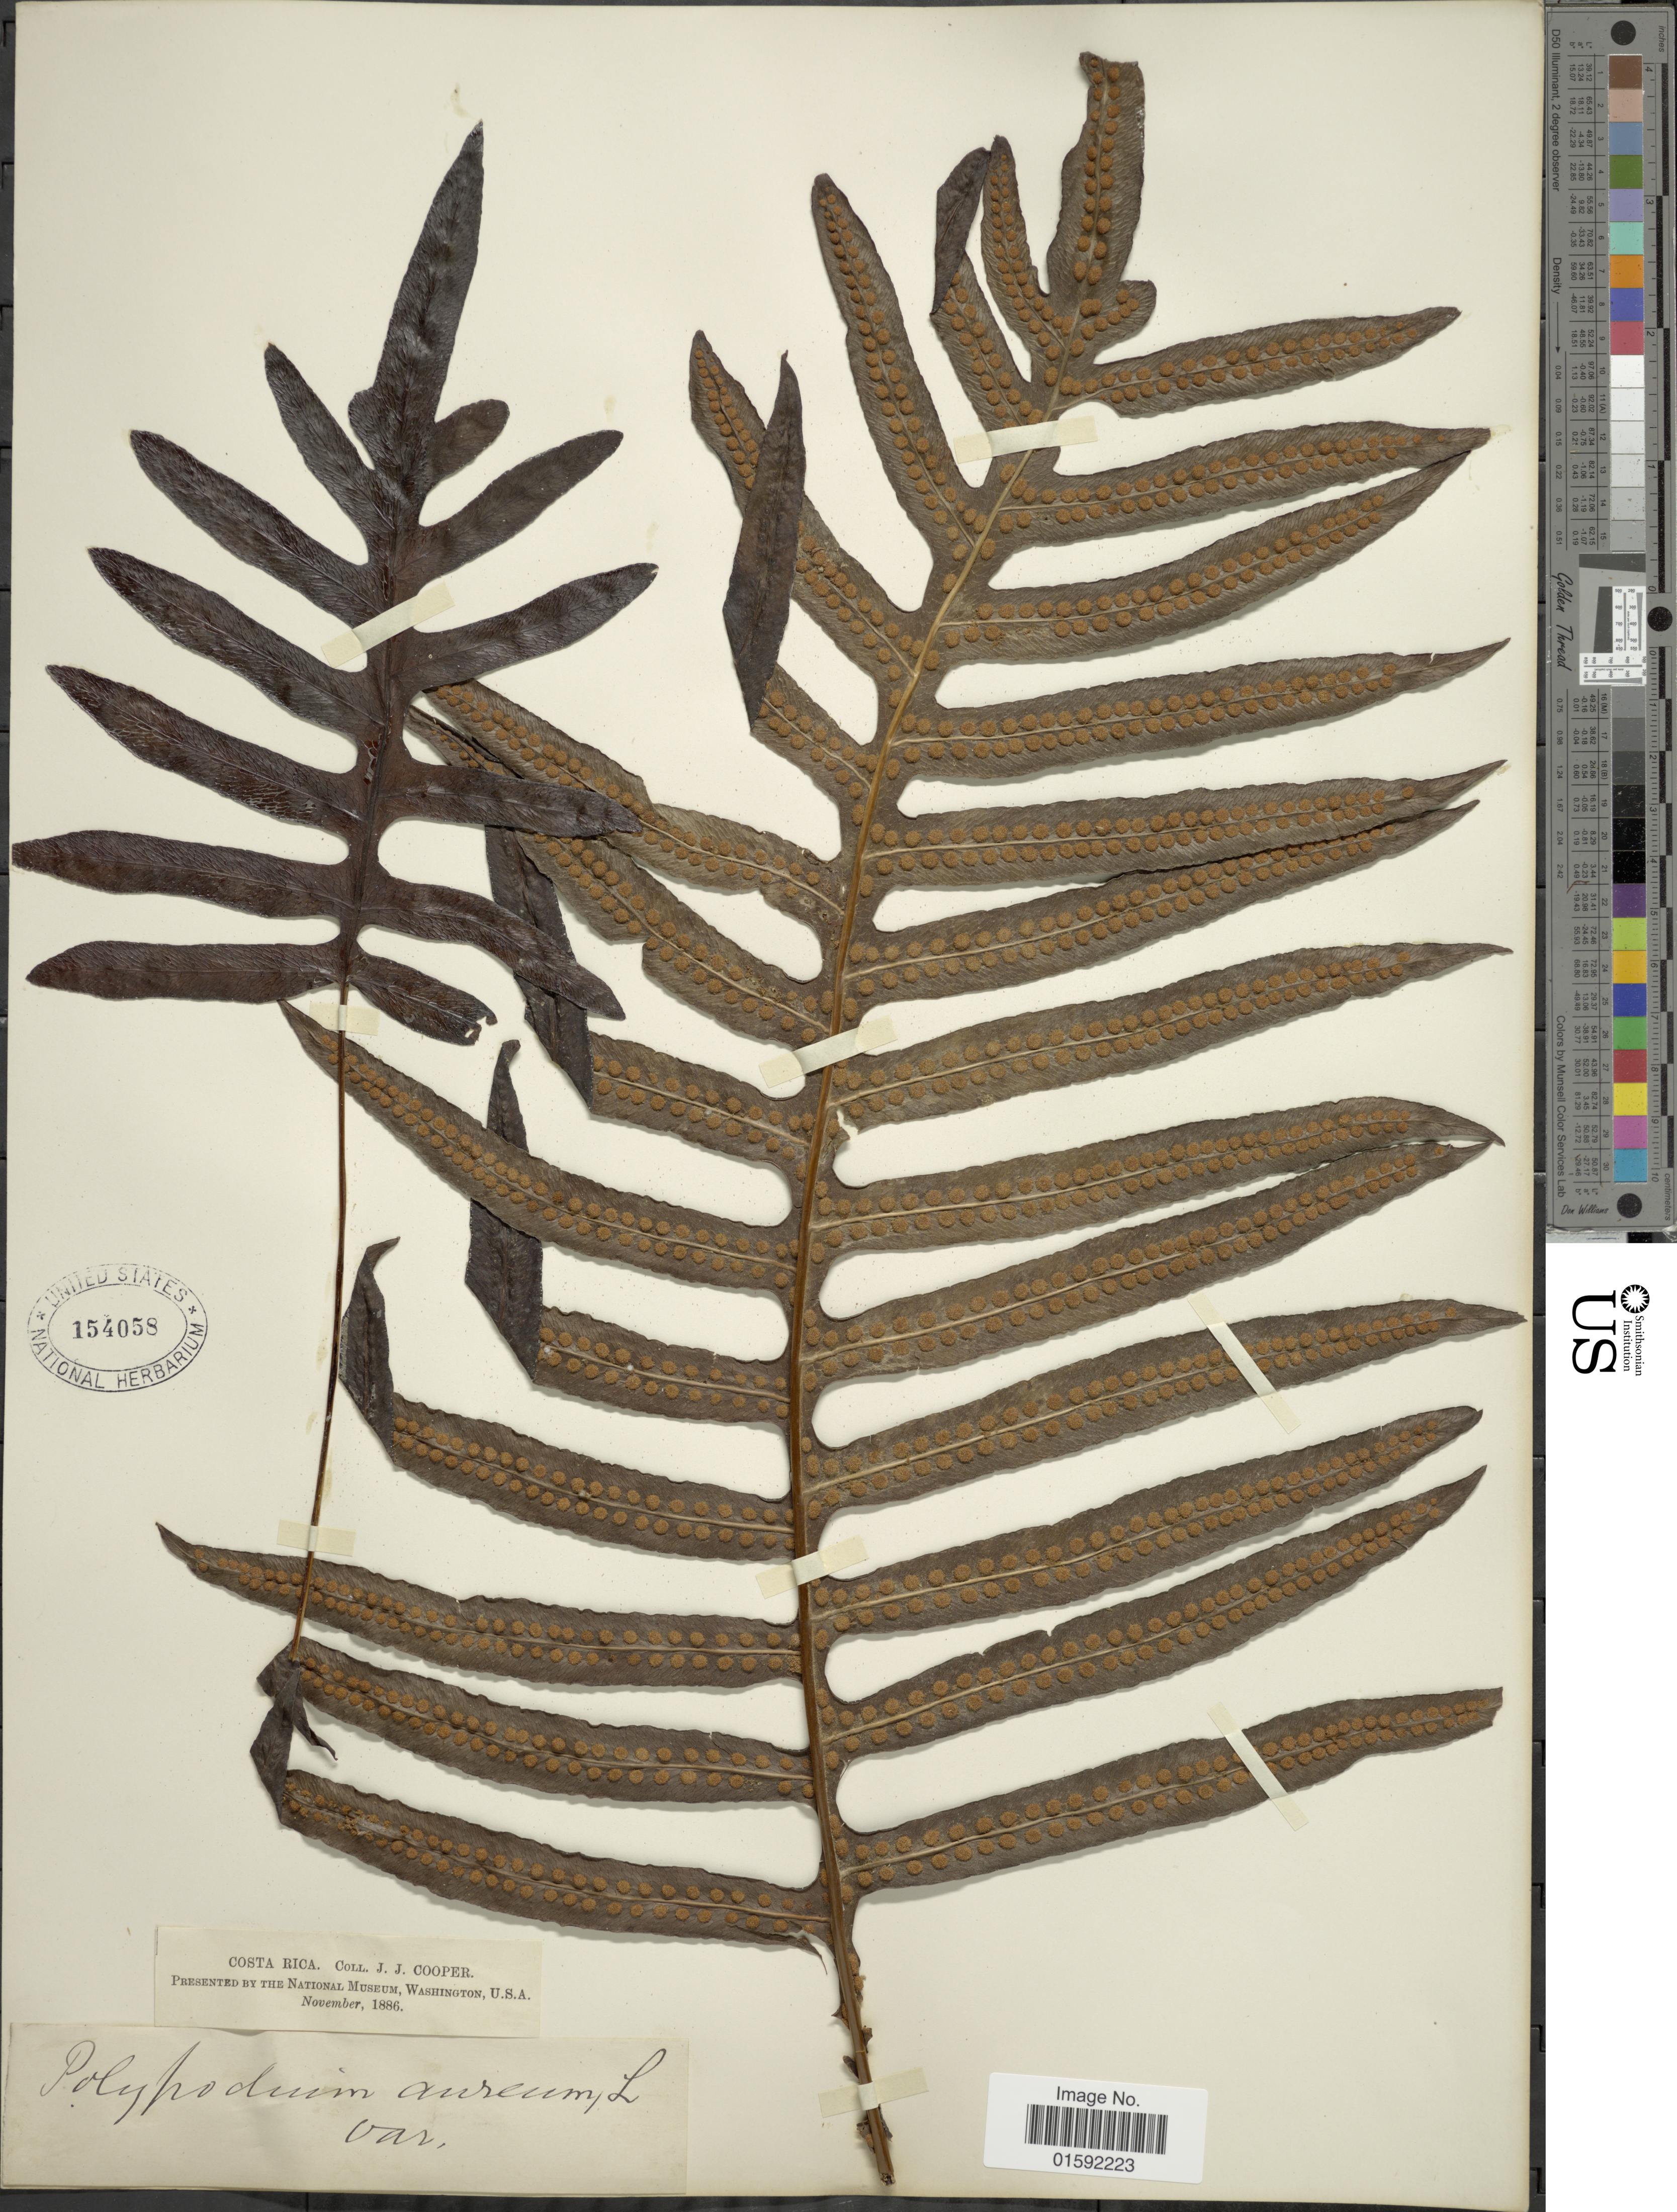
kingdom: Plantae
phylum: Tracheophyta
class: Polypodiopsida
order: Polypodiales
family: Polypodiaceae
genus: Phlebodium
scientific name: Phlebodium pseudoaureum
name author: (Cav.) Lellinger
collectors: J. J. Cooper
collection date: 1886-11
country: Costa Rica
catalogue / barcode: US 154058